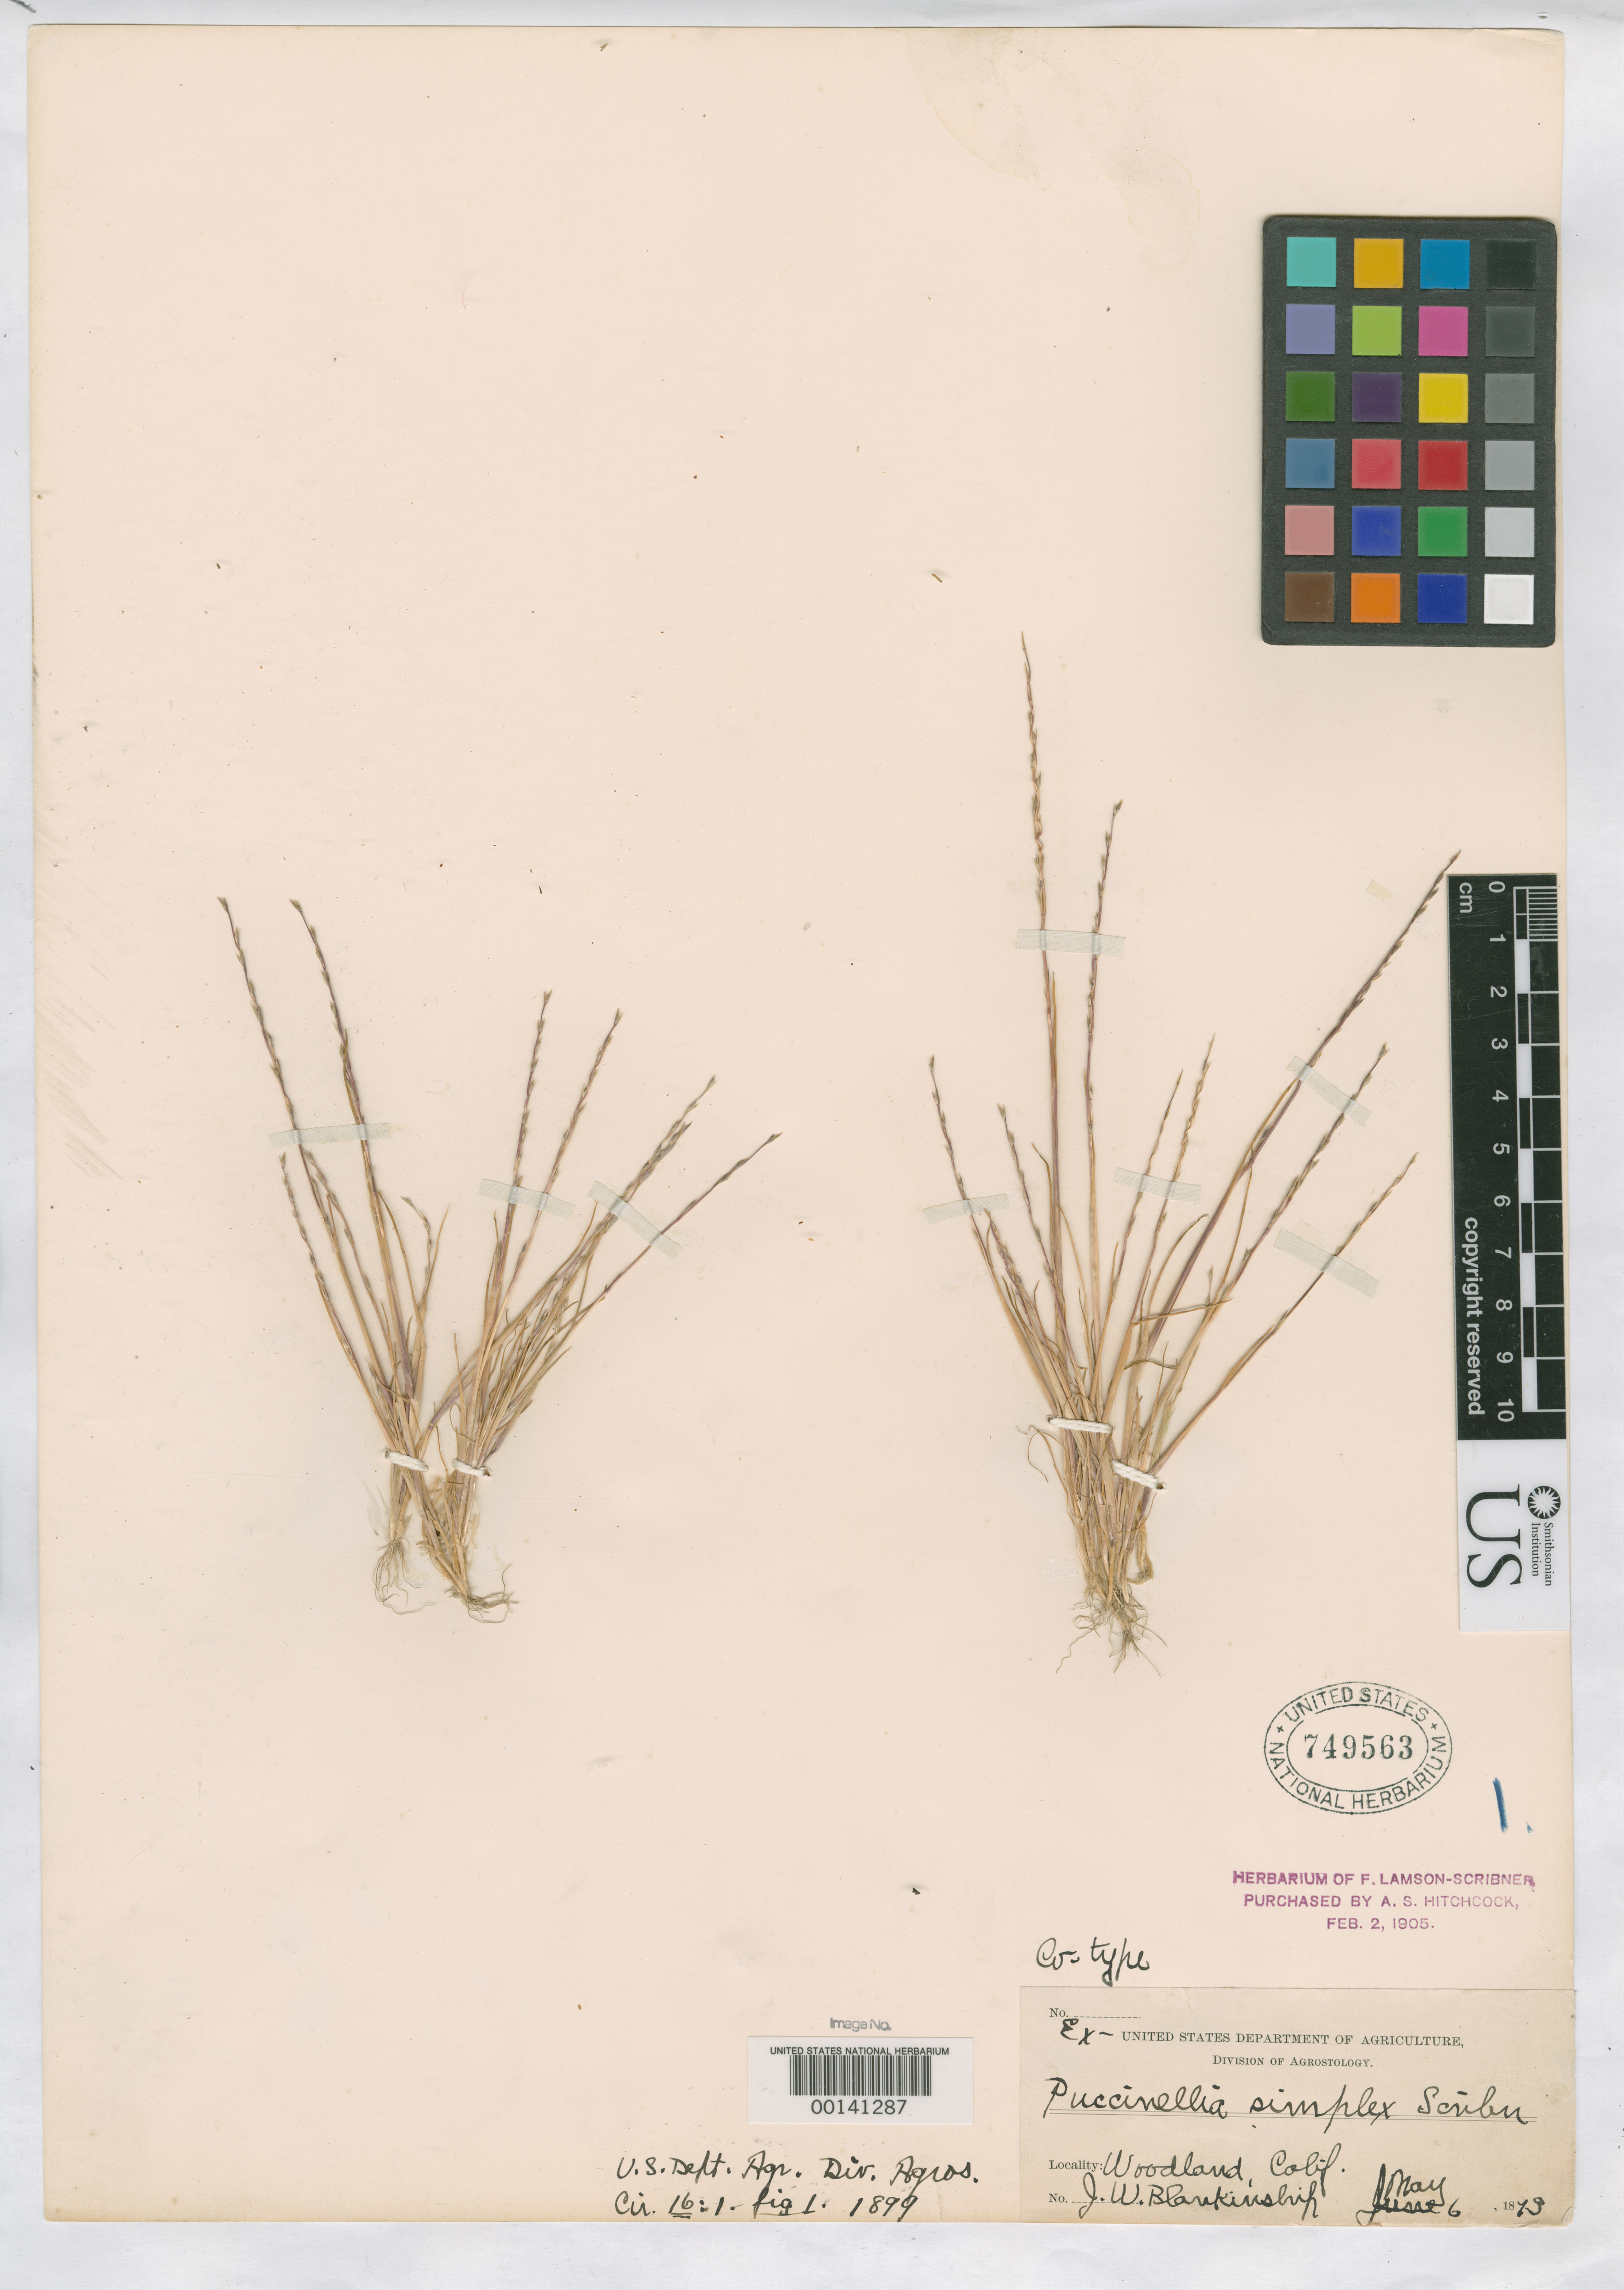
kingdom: Plantae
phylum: Tracheophyta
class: Liliopsida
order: Poales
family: Poaceae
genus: Puccinellia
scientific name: Puccinellia simplex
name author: Scribn.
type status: Isotype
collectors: J. W. Blankinship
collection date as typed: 06 May 1893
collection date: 1893-05-06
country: United States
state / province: California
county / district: Yolo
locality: Woodland.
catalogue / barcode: US 749563